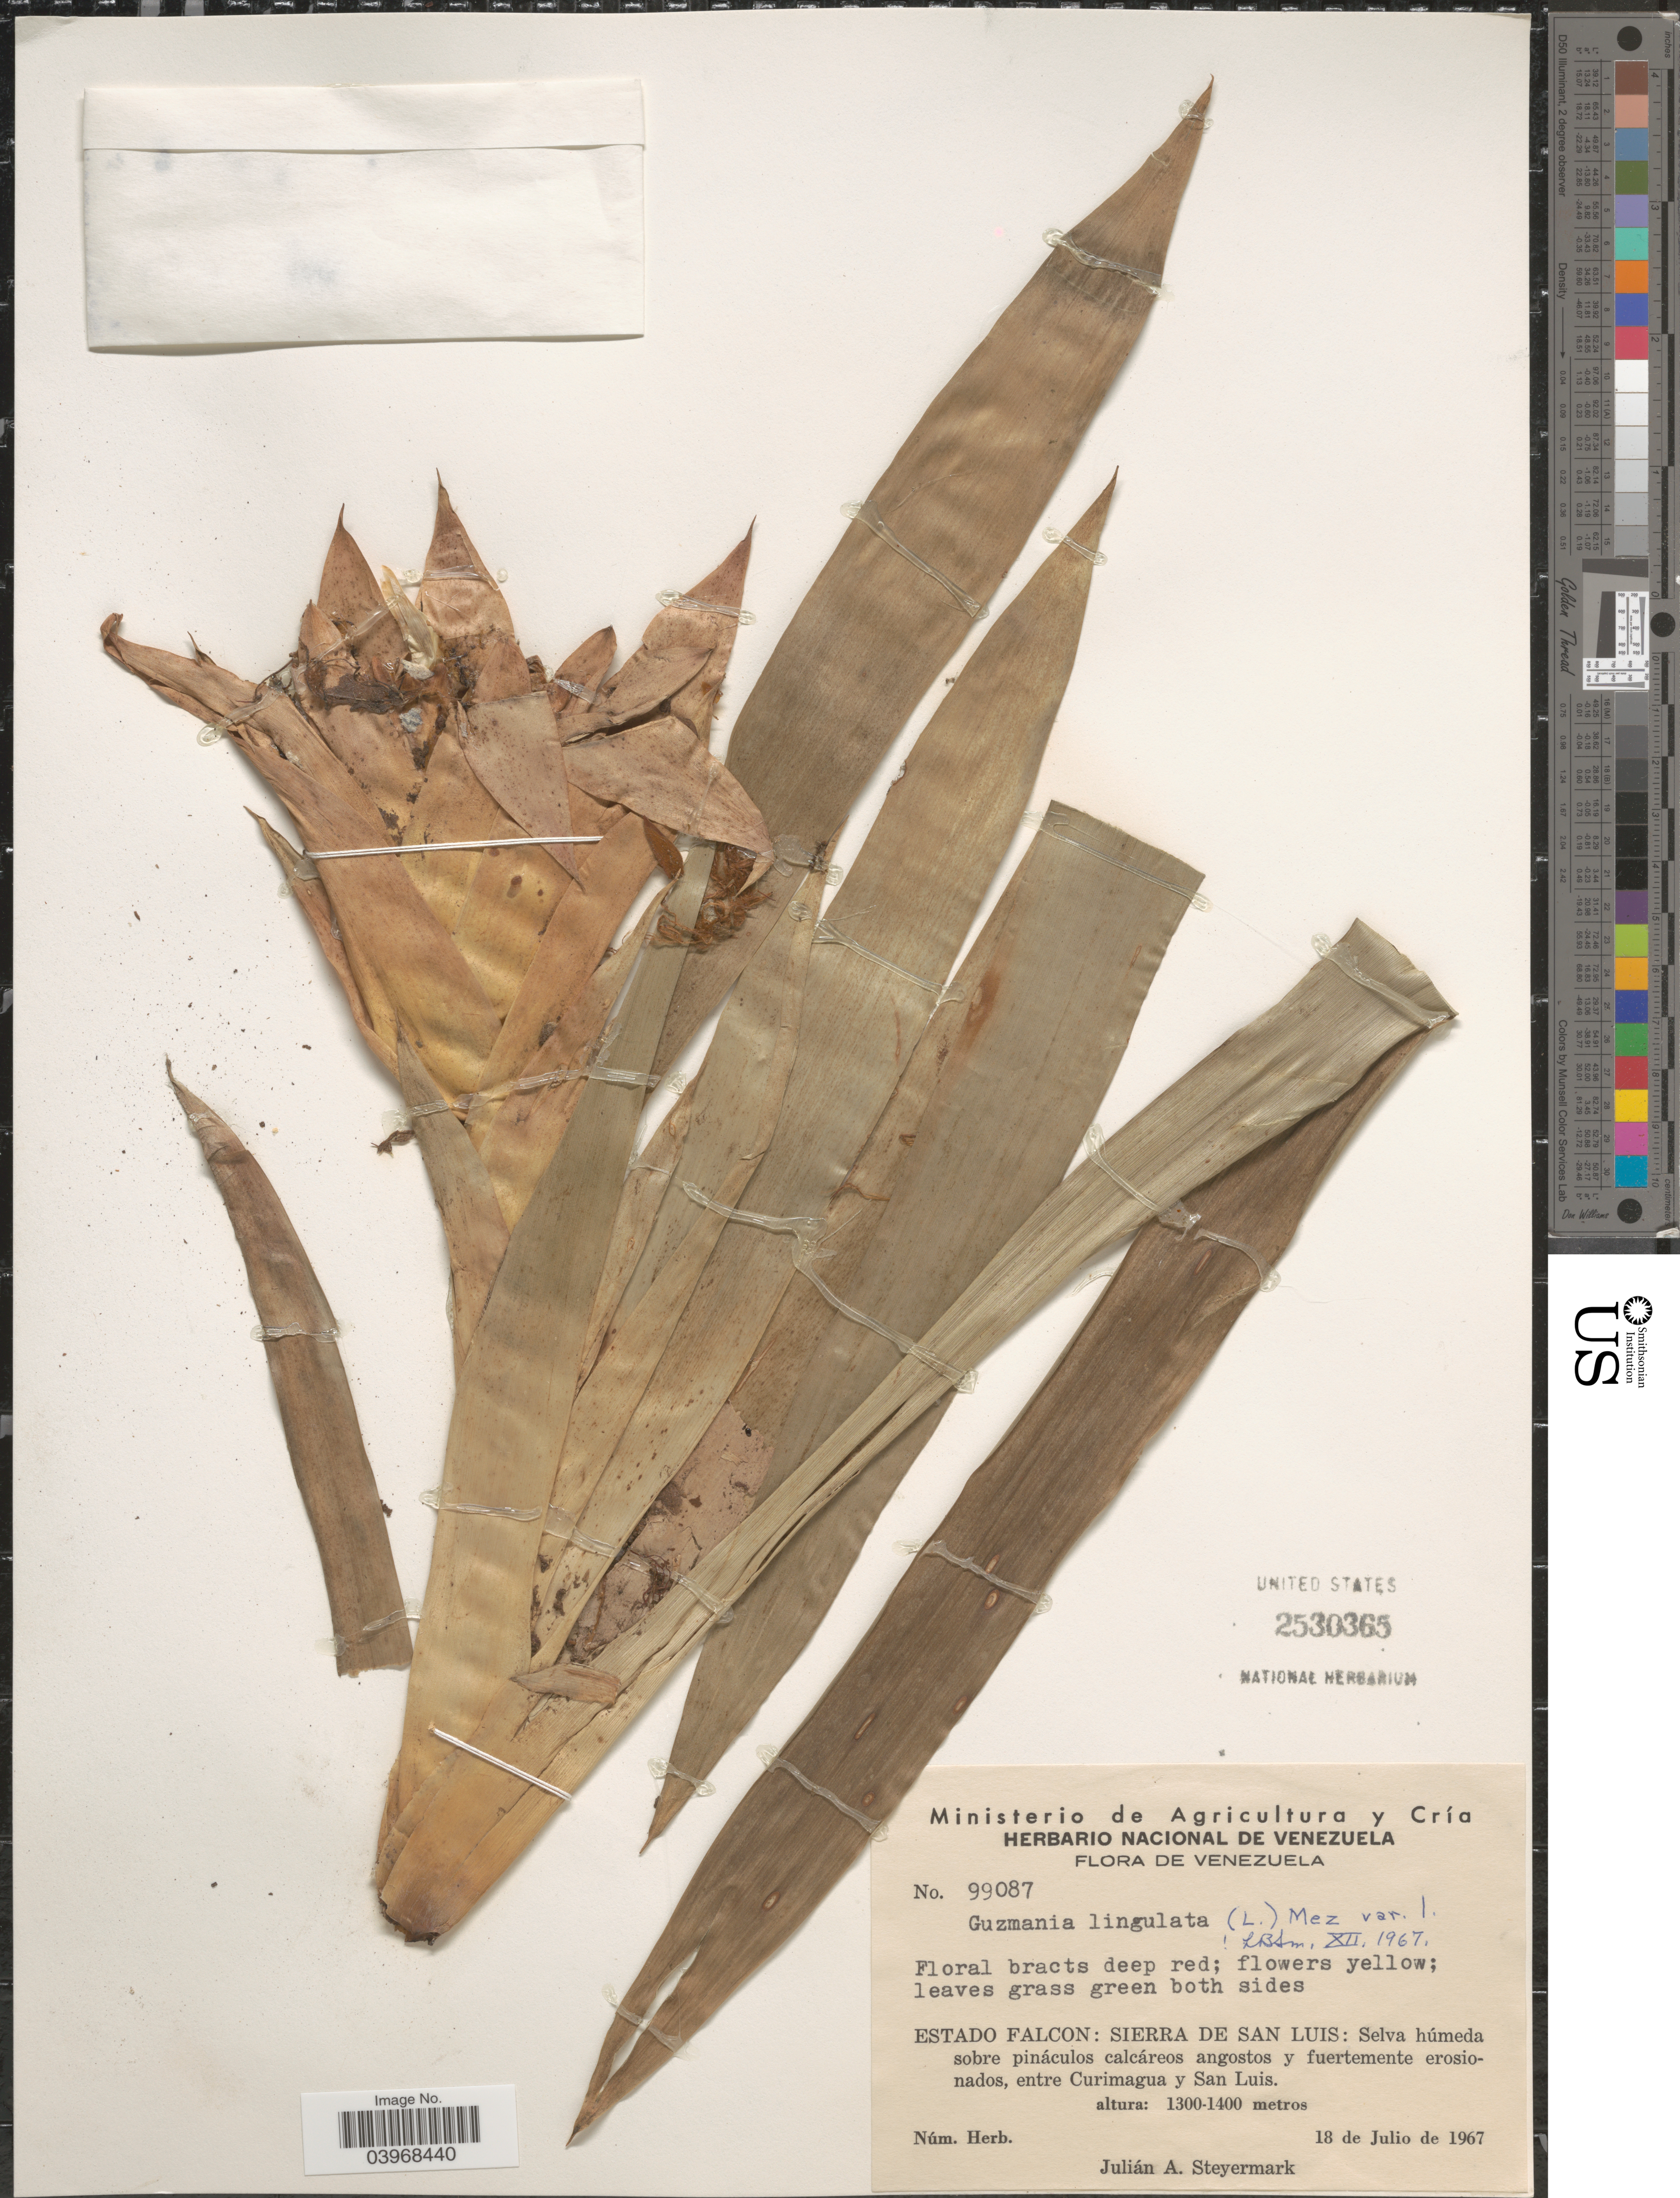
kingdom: Plantae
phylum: Tracheophyta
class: Liliopsida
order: Poales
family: Bromeliaceae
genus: Guzmania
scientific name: Guzmania lingulata var. lingulata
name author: (L.) Mez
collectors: J. Steyermark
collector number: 99087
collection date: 1967-07-18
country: Venezuela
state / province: Falcon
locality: Sierra de San Luis: Selva húmeda sobre pináculos calcáreos angostos y fuertemente erosionados, entre Curimagua y San Luis.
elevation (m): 1300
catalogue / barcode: US 2530365